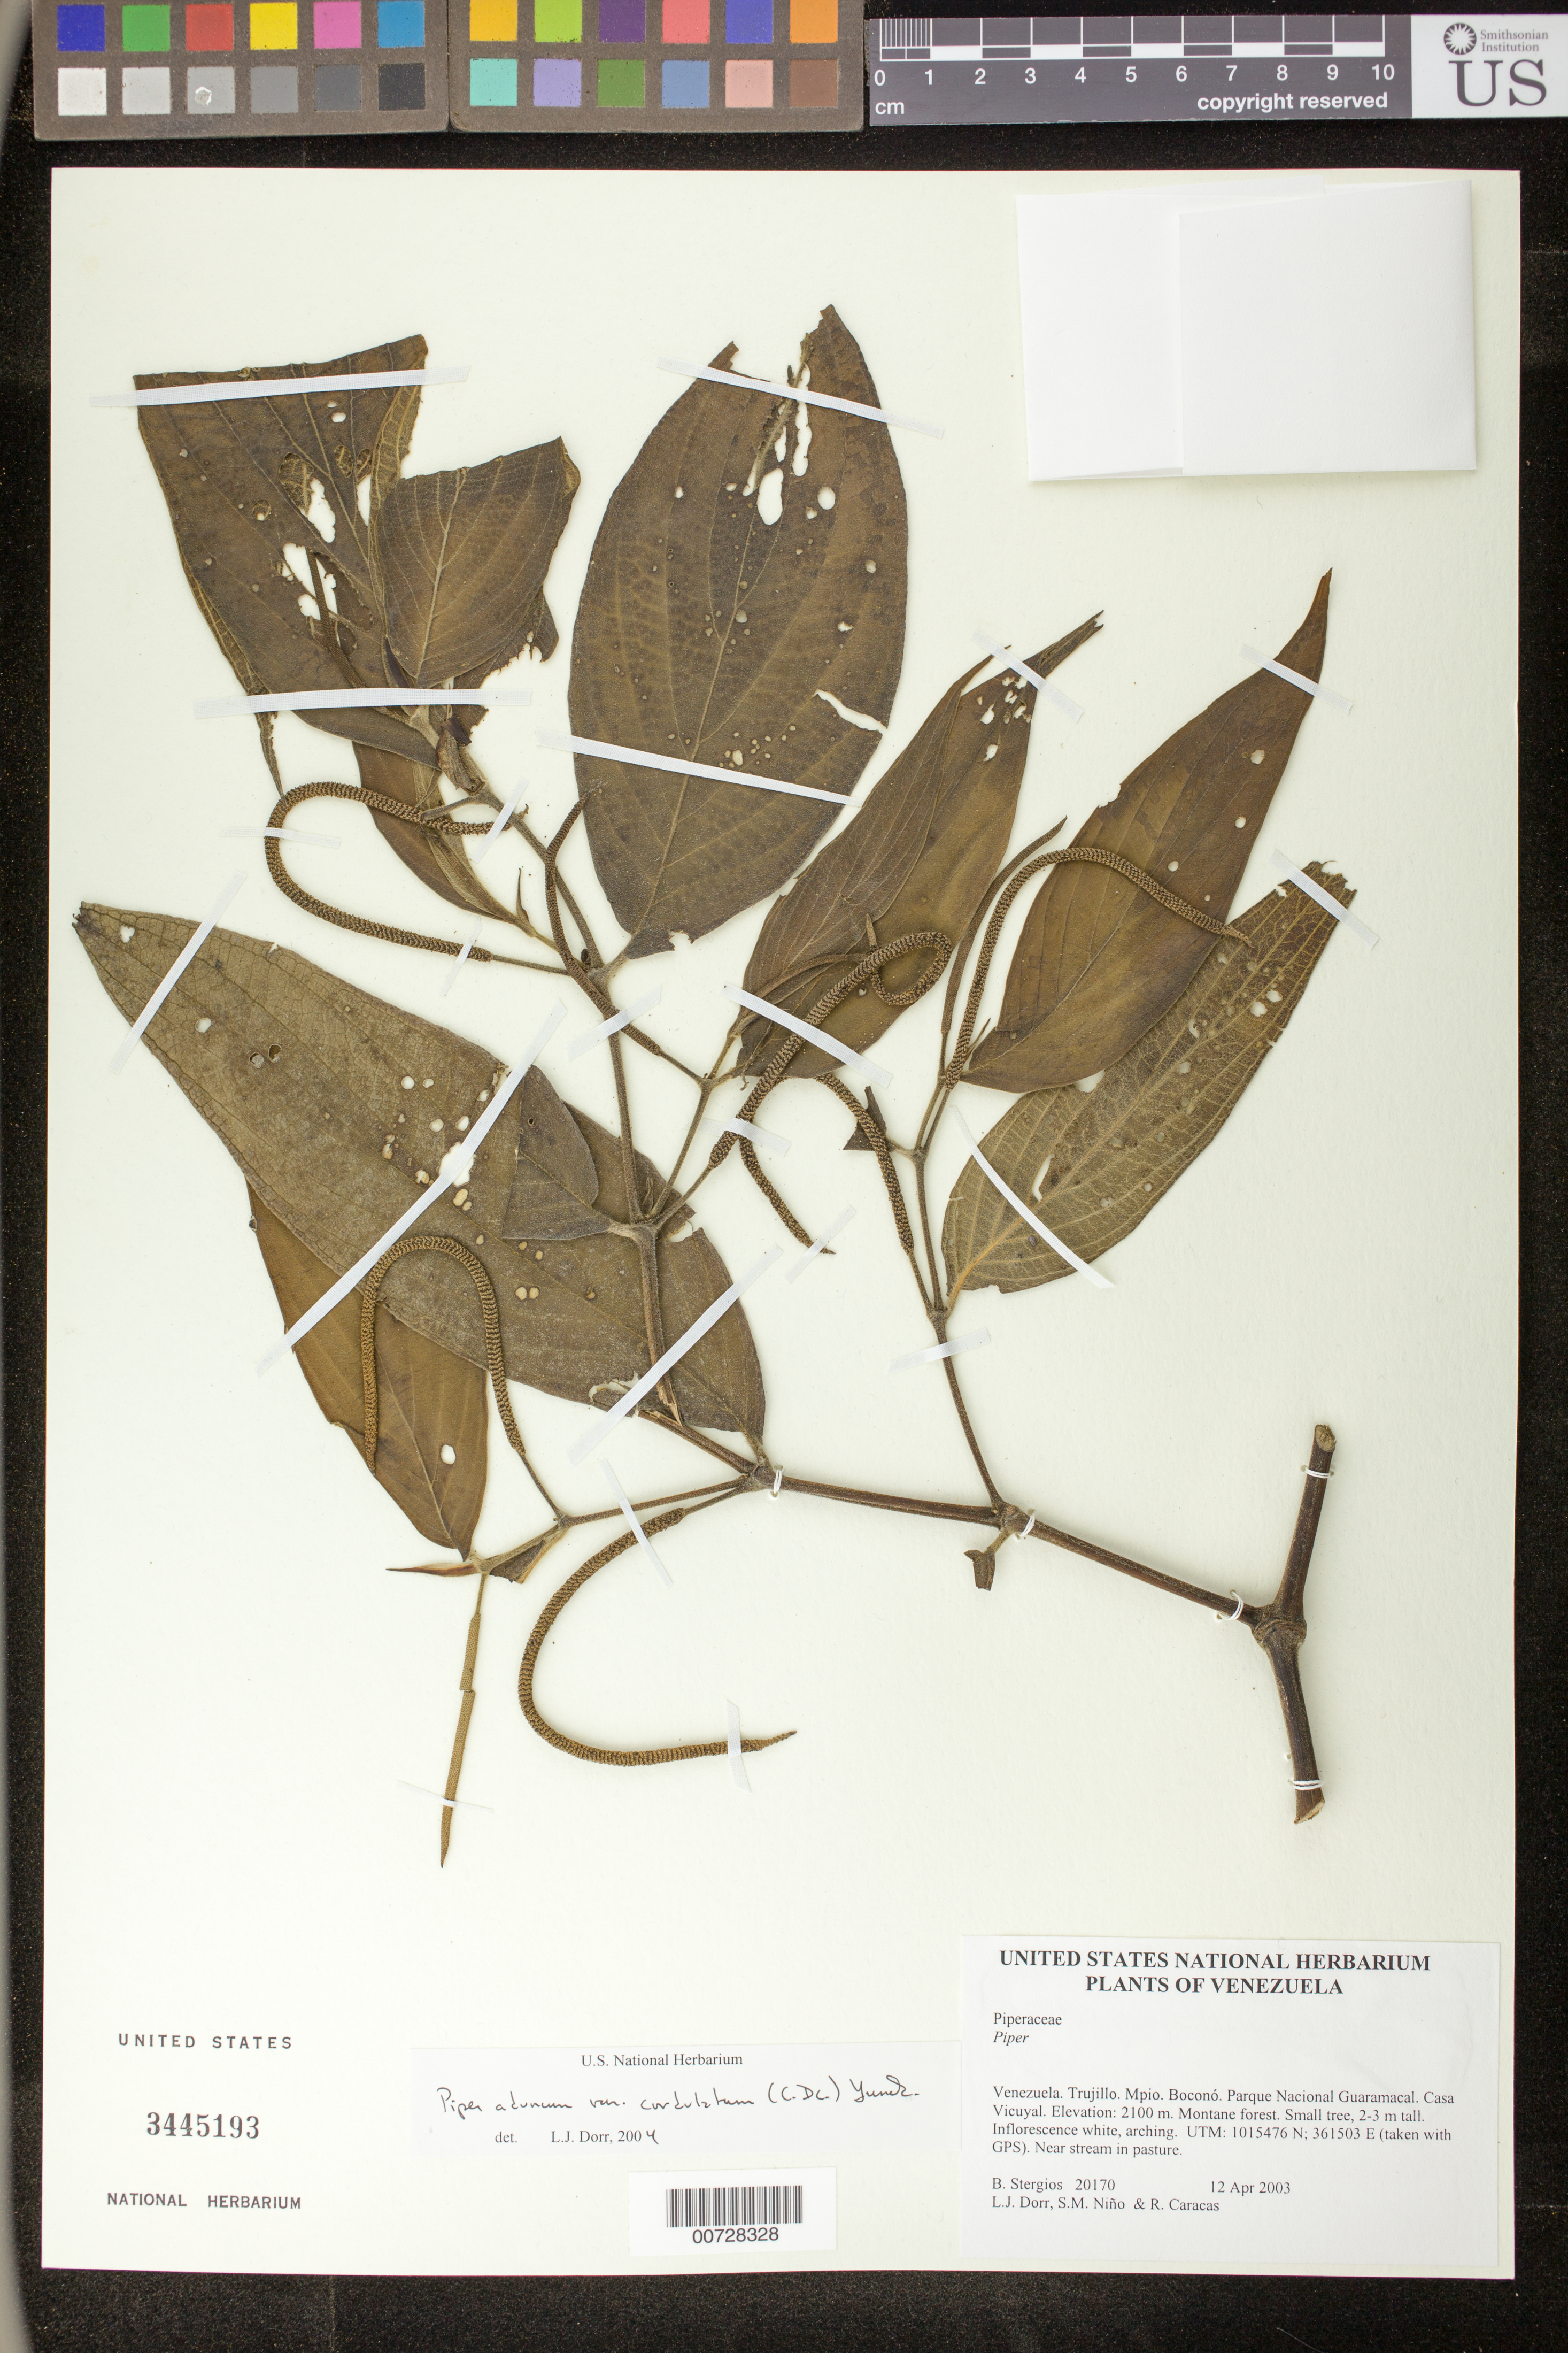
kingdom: Plantae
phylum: Tracheophyta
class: Magnoliopsida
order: Piperales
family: Piperaceae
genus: Piper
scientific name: Piper aduncum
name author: L.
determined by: Dorr, L. J., (BOT), Smithsonian Institution - National Museum of Natural History (UNITED STATES)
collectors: B. G. Stergios, L. J. Dorr, S. M. Niño & R. Caracas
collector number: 20170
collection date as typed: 12 Apr 2003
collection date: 2003-04-12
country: Venezuela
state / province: Trujillo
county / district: Boconó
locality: Parque Nacional Guaramacal. Casa Vicuyal.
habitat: Montane forest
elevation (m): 2100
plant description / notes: PORT, US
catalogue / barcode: US 3445193